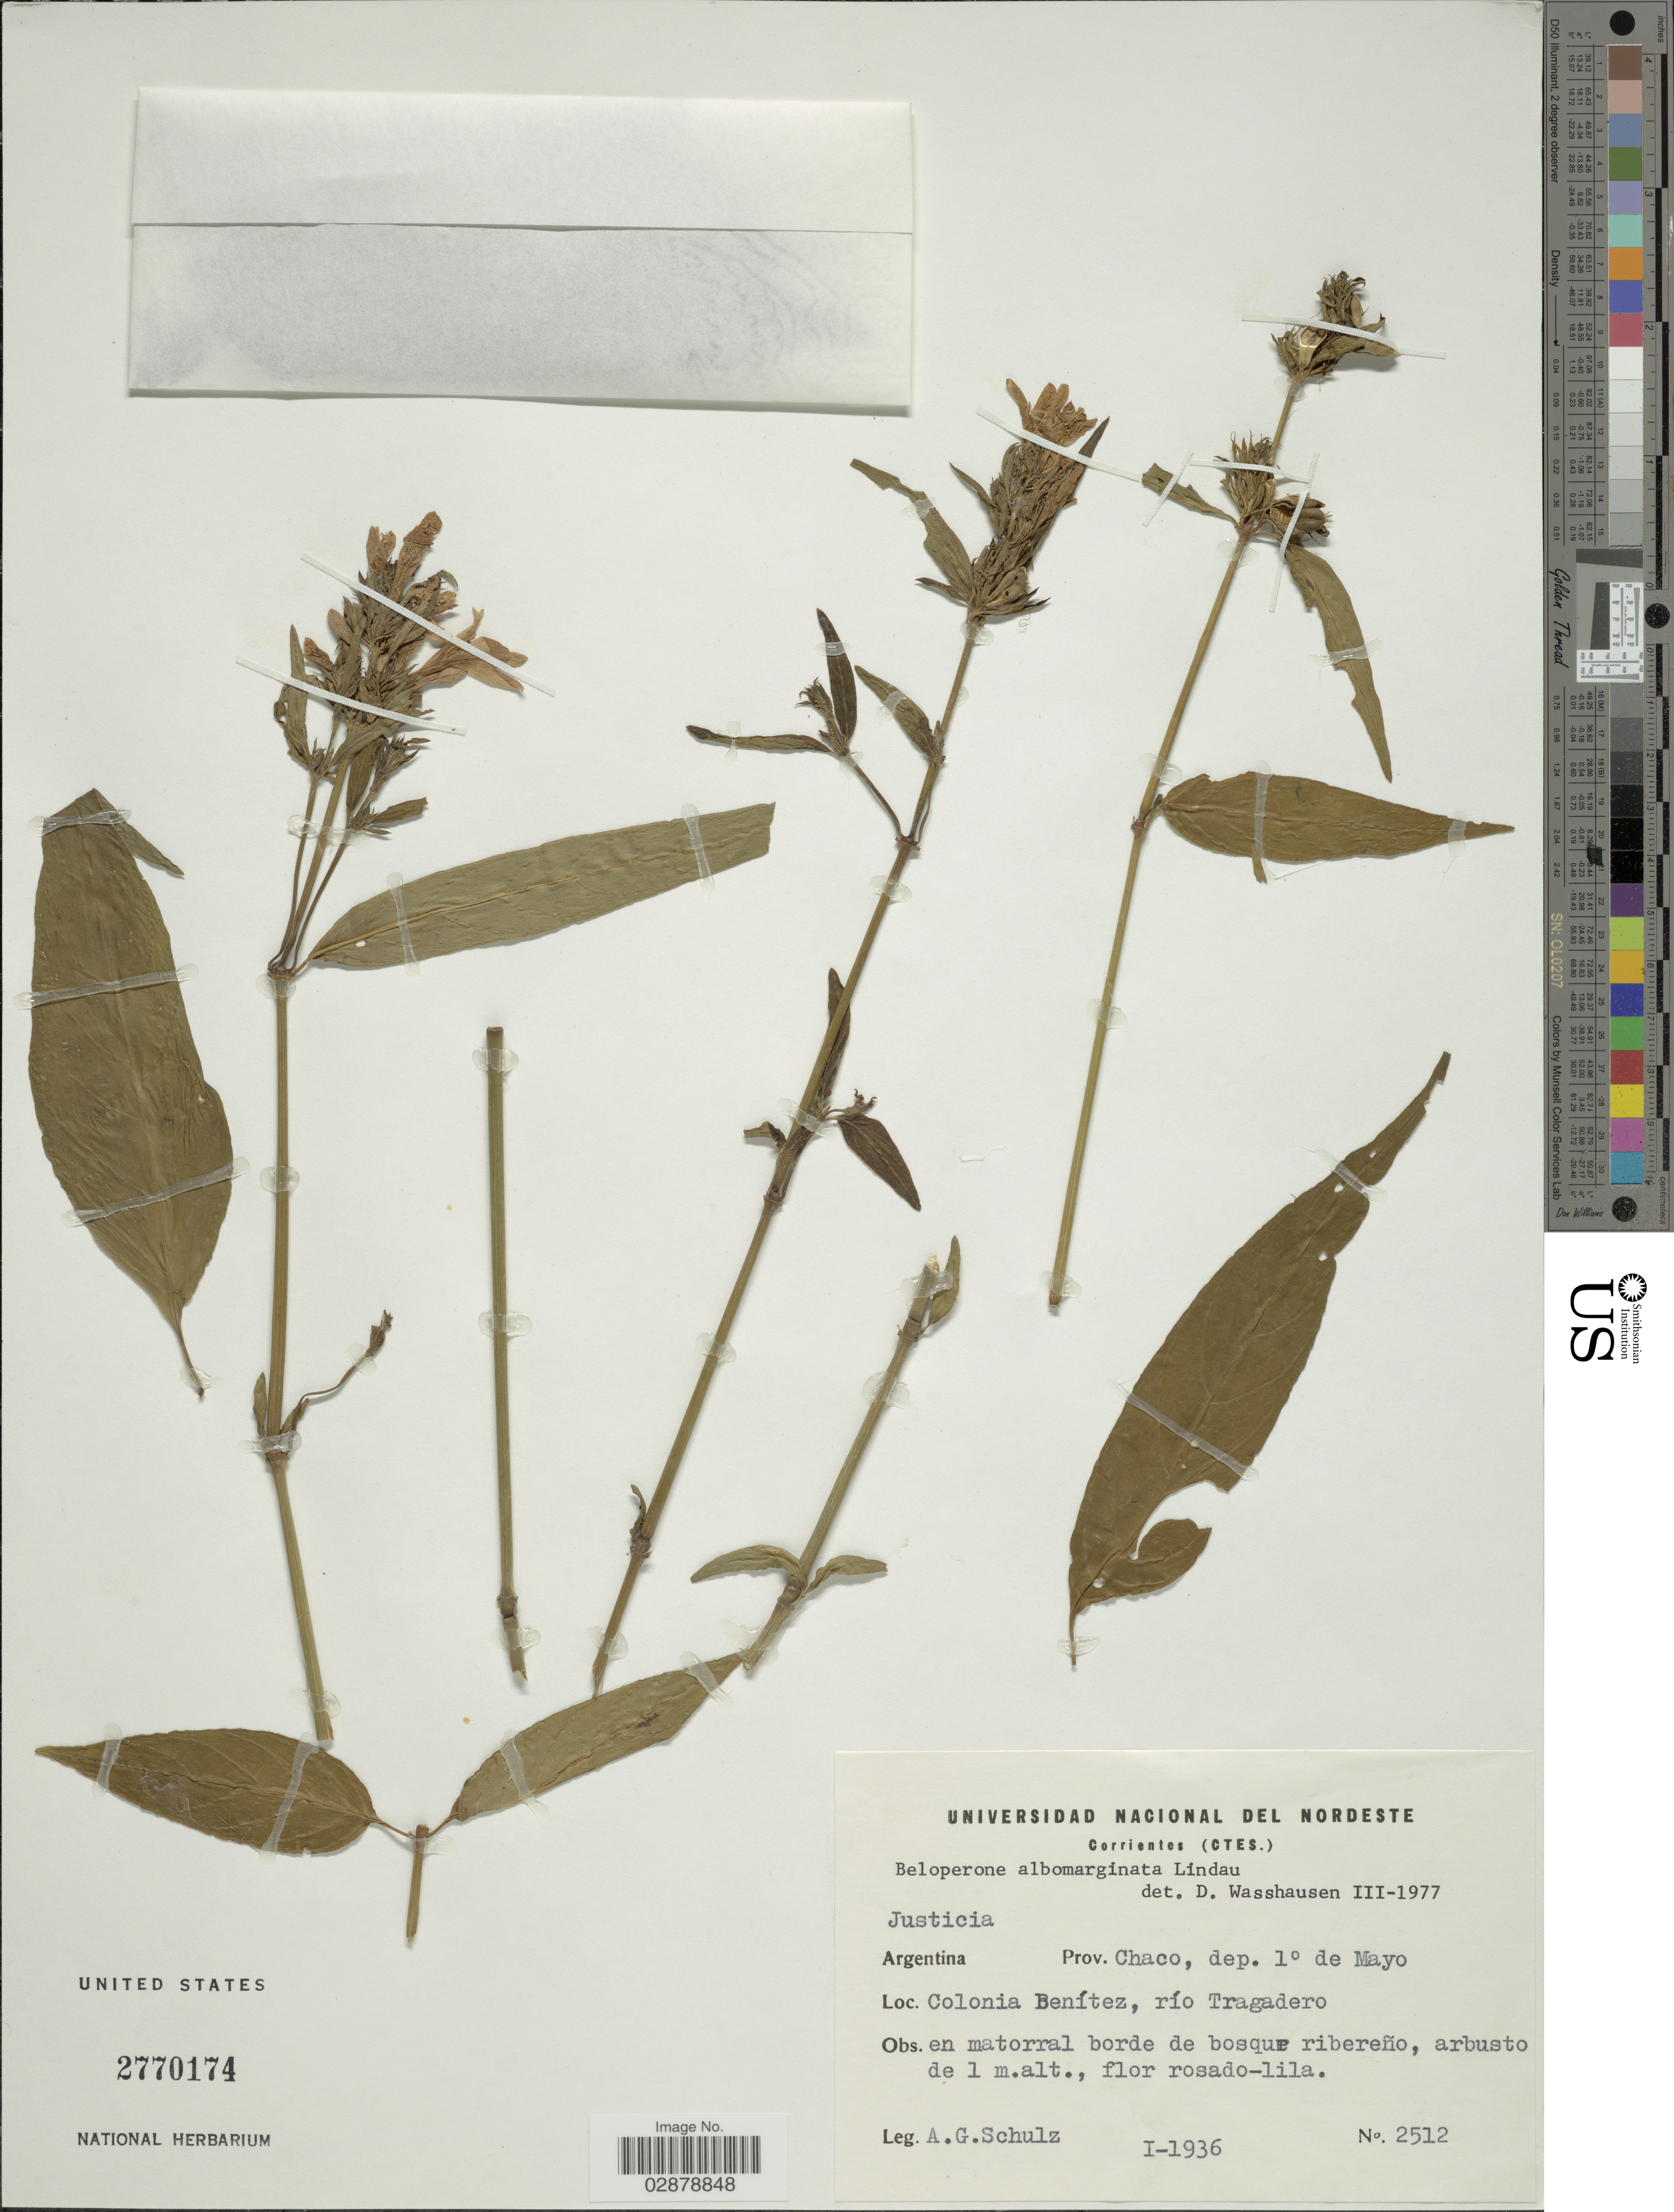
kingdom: Plantae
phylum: Tracheophyta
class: Magnoliopsida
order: Lamiales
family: Acanthaceae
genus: Justicia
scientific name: Justicia dumetorum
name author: Morong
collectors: A. G. Schulz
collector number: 2512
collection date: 1936-01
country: Argentina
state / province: Chaco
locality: Dep. 1° de Mayo. Colonia Benítez, río Tragadero.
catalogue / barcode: US 2770174